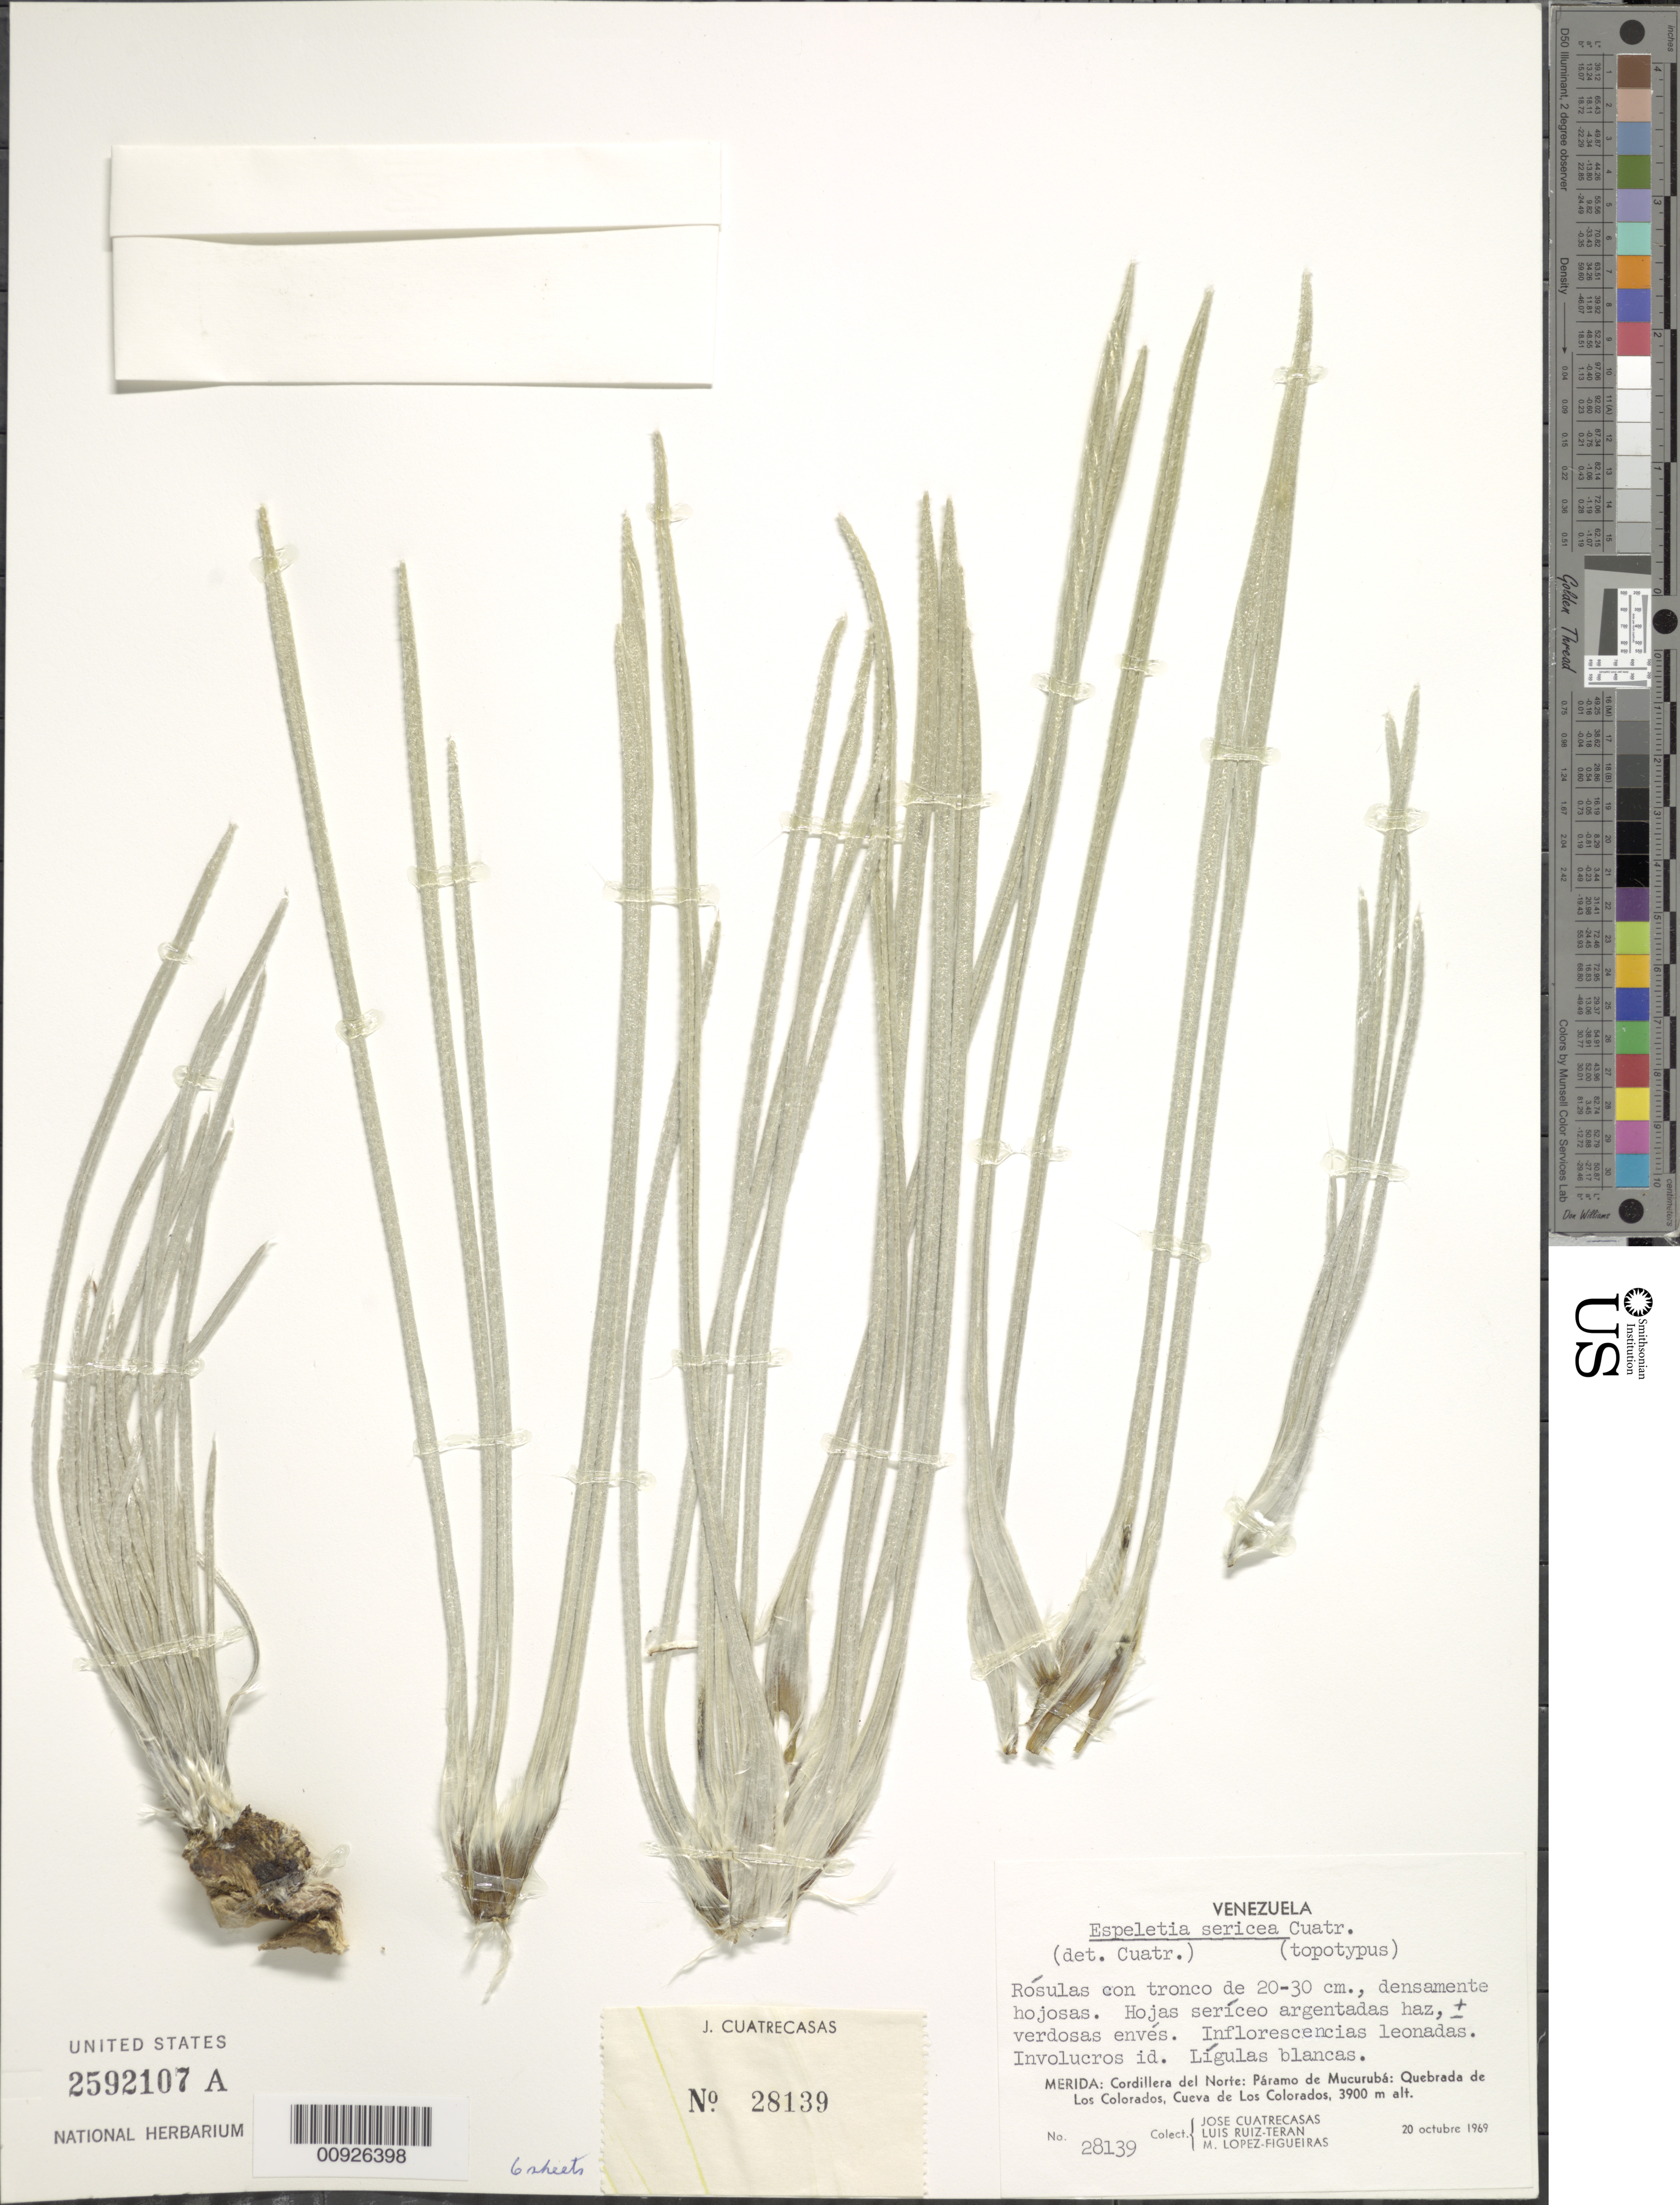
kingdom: Plantae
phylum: Tracheophyta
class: Magnoliopsida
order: Asterales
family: Asteraceae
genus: Espeletiopsis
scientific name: Espeletiopsis pannosa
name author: (Standl.) Cuatrec.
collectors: J. Cuatrecasas, L. E. Ruíz-Terán & M. López Figueiras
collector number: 28139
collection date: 1969-10-20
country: Venezuela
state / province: Mérida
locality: P. de Mucurubá. Cordillera del Norte, Quebrada Los Colorados, Cueva de Los Colorados.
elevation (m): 3900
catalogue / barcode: US 2592107A